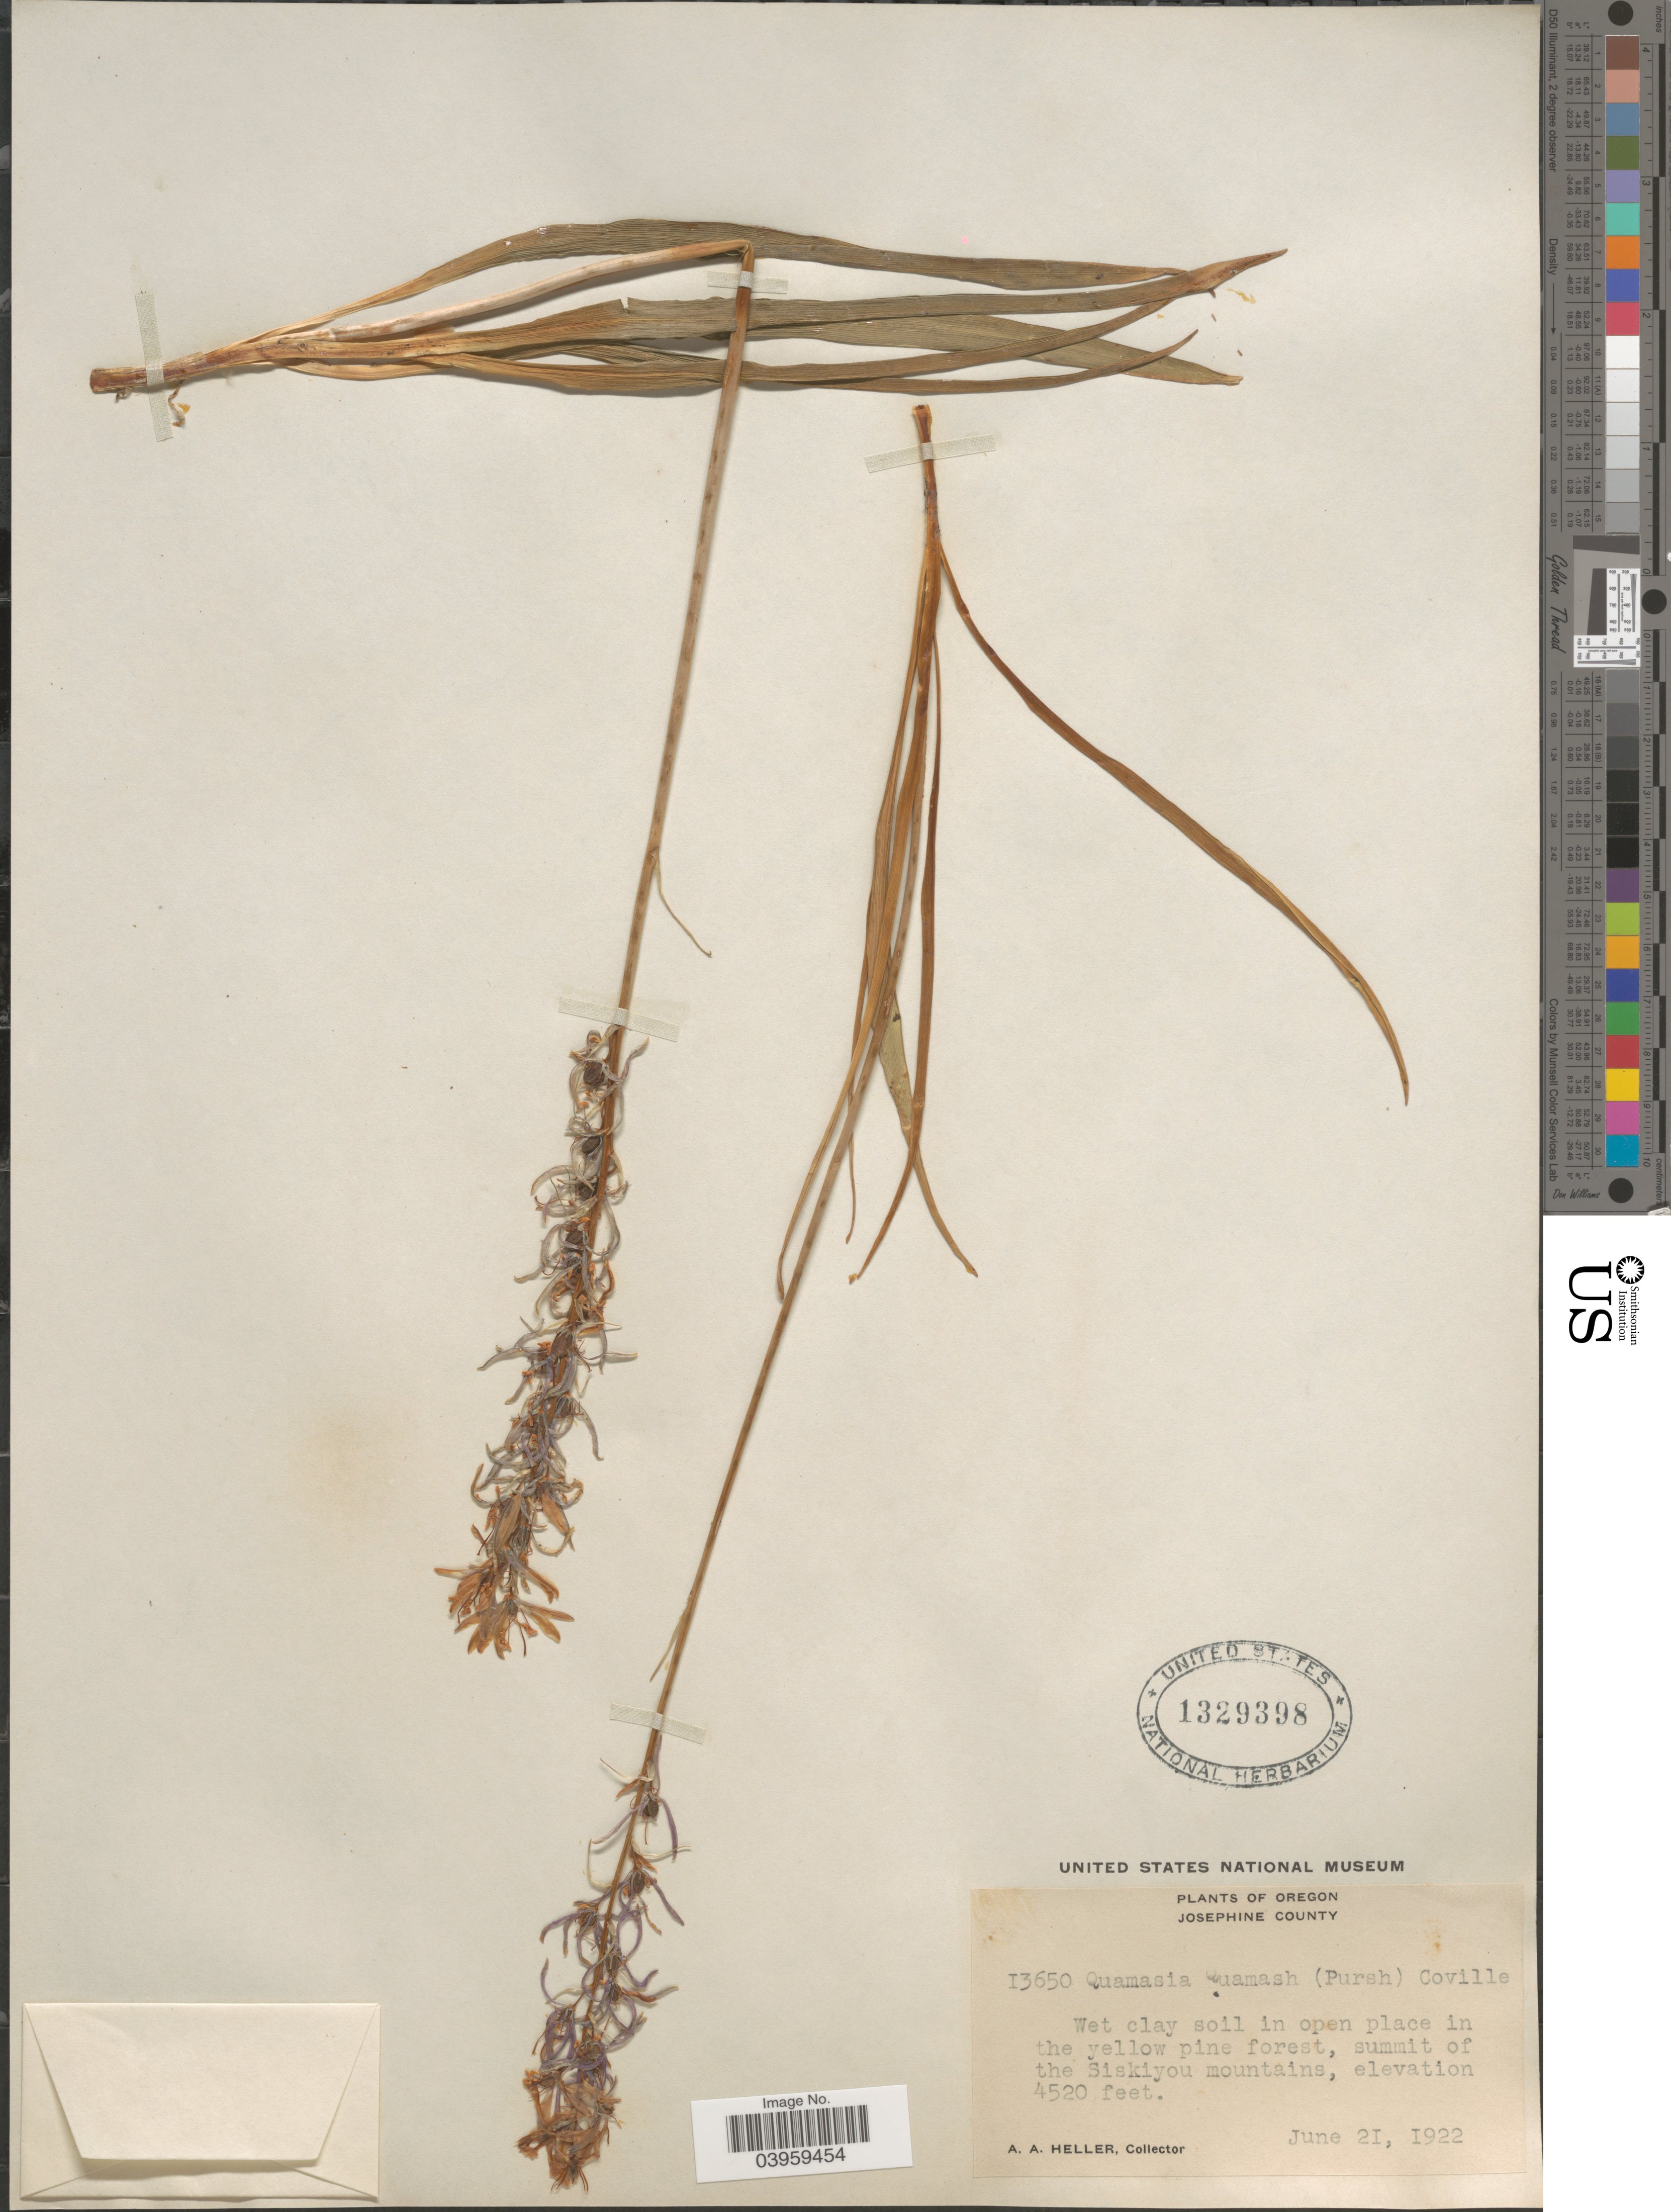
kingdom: Plantae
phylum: Tracheophyta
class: Liliopsida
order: Asparagales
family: Asparagaceae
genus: Camassia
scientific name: Camassia quamash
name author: (Pursh) Greene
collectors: A. A. Heller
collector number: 13650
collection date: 1922-06-21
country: United States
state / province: Oregon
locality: Josephine County. Wet clay soil in open place in the yellow pine forest, summit of the Siskiyou mountains.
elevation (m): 1378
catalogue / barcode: US 1329398